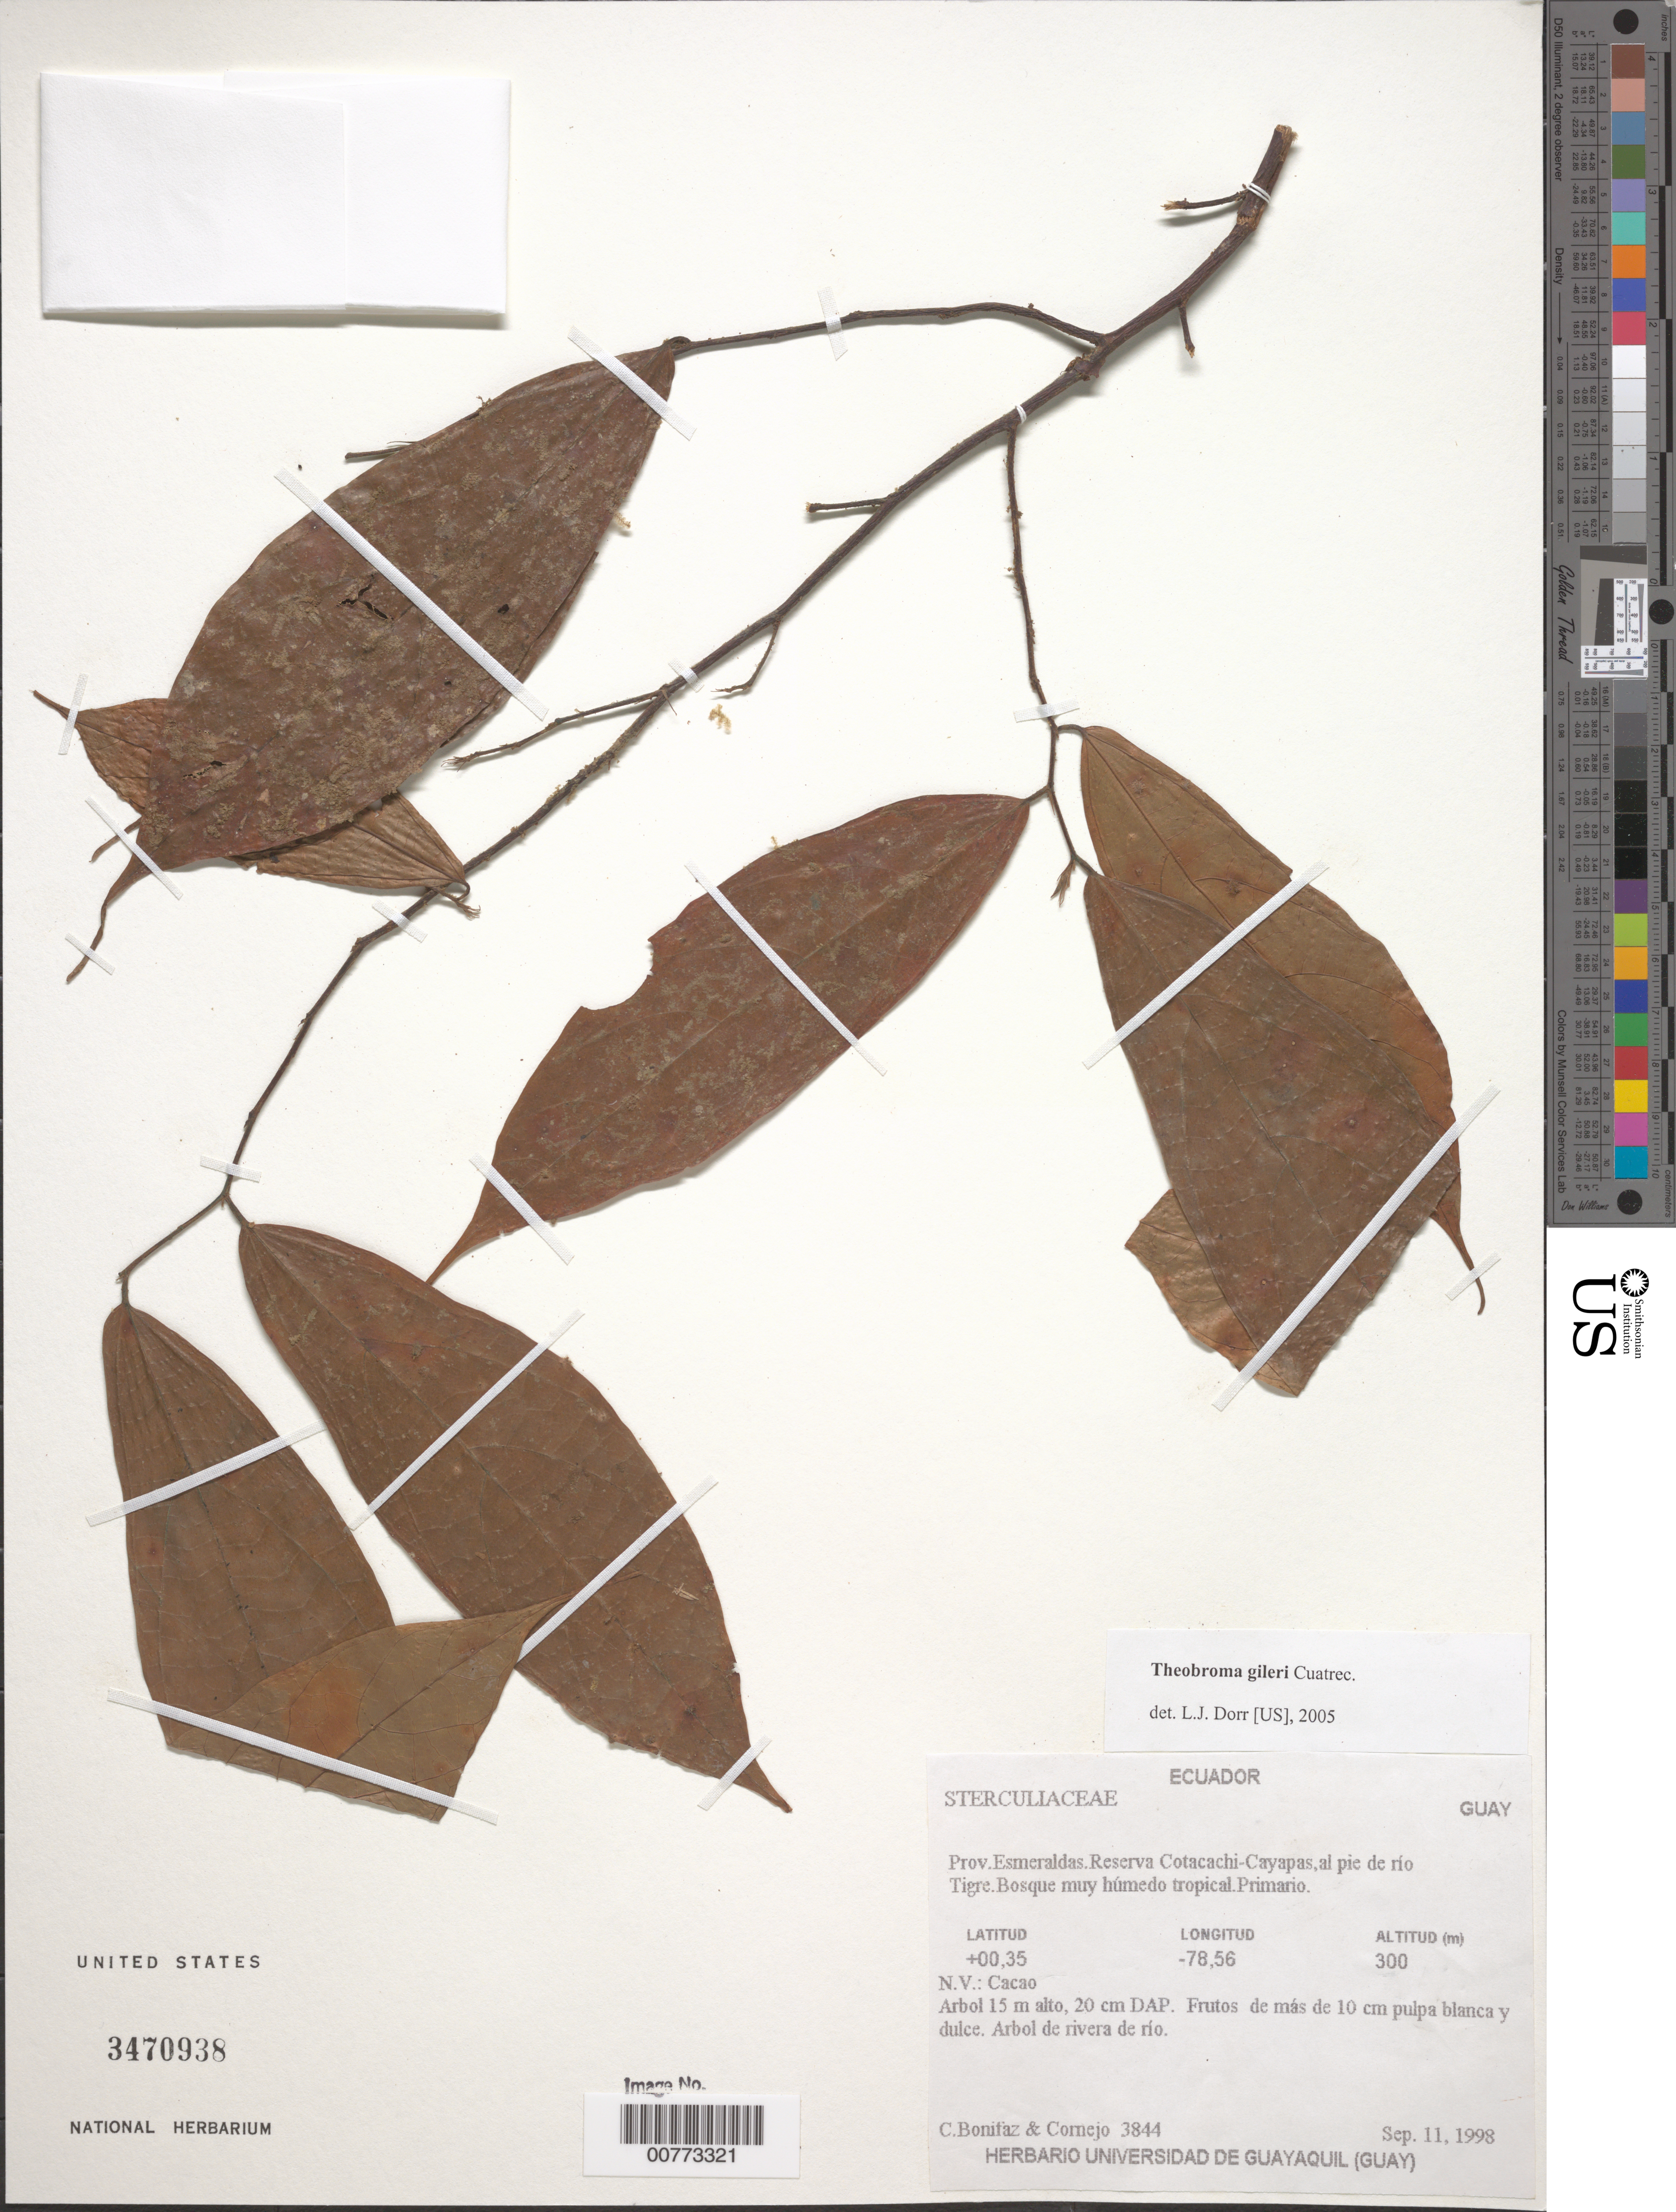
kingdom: Plantae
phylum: Tracheophyta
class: Magnoliopsida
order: Malvales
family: Malvaceae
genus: Theobroma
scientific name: Theobroma gileri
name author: Cuatrec.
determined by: Dorr, L. J., (BOT), Smithsonian Institution - National Museum of Natural History (UNITED STATES)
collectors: C. Bonitáz & X. F. Cornejo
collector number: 3844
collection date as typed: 11 Sep 1998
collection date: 1998-09-11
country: Ecuador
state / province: Esmeraldas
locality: Reserva Cotacachi-Cayapas, al pie de río Tigre.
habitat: Bosque muy húmedo tropical.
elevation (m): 300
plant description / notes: Common name: Cacao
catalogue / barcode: US 3470938